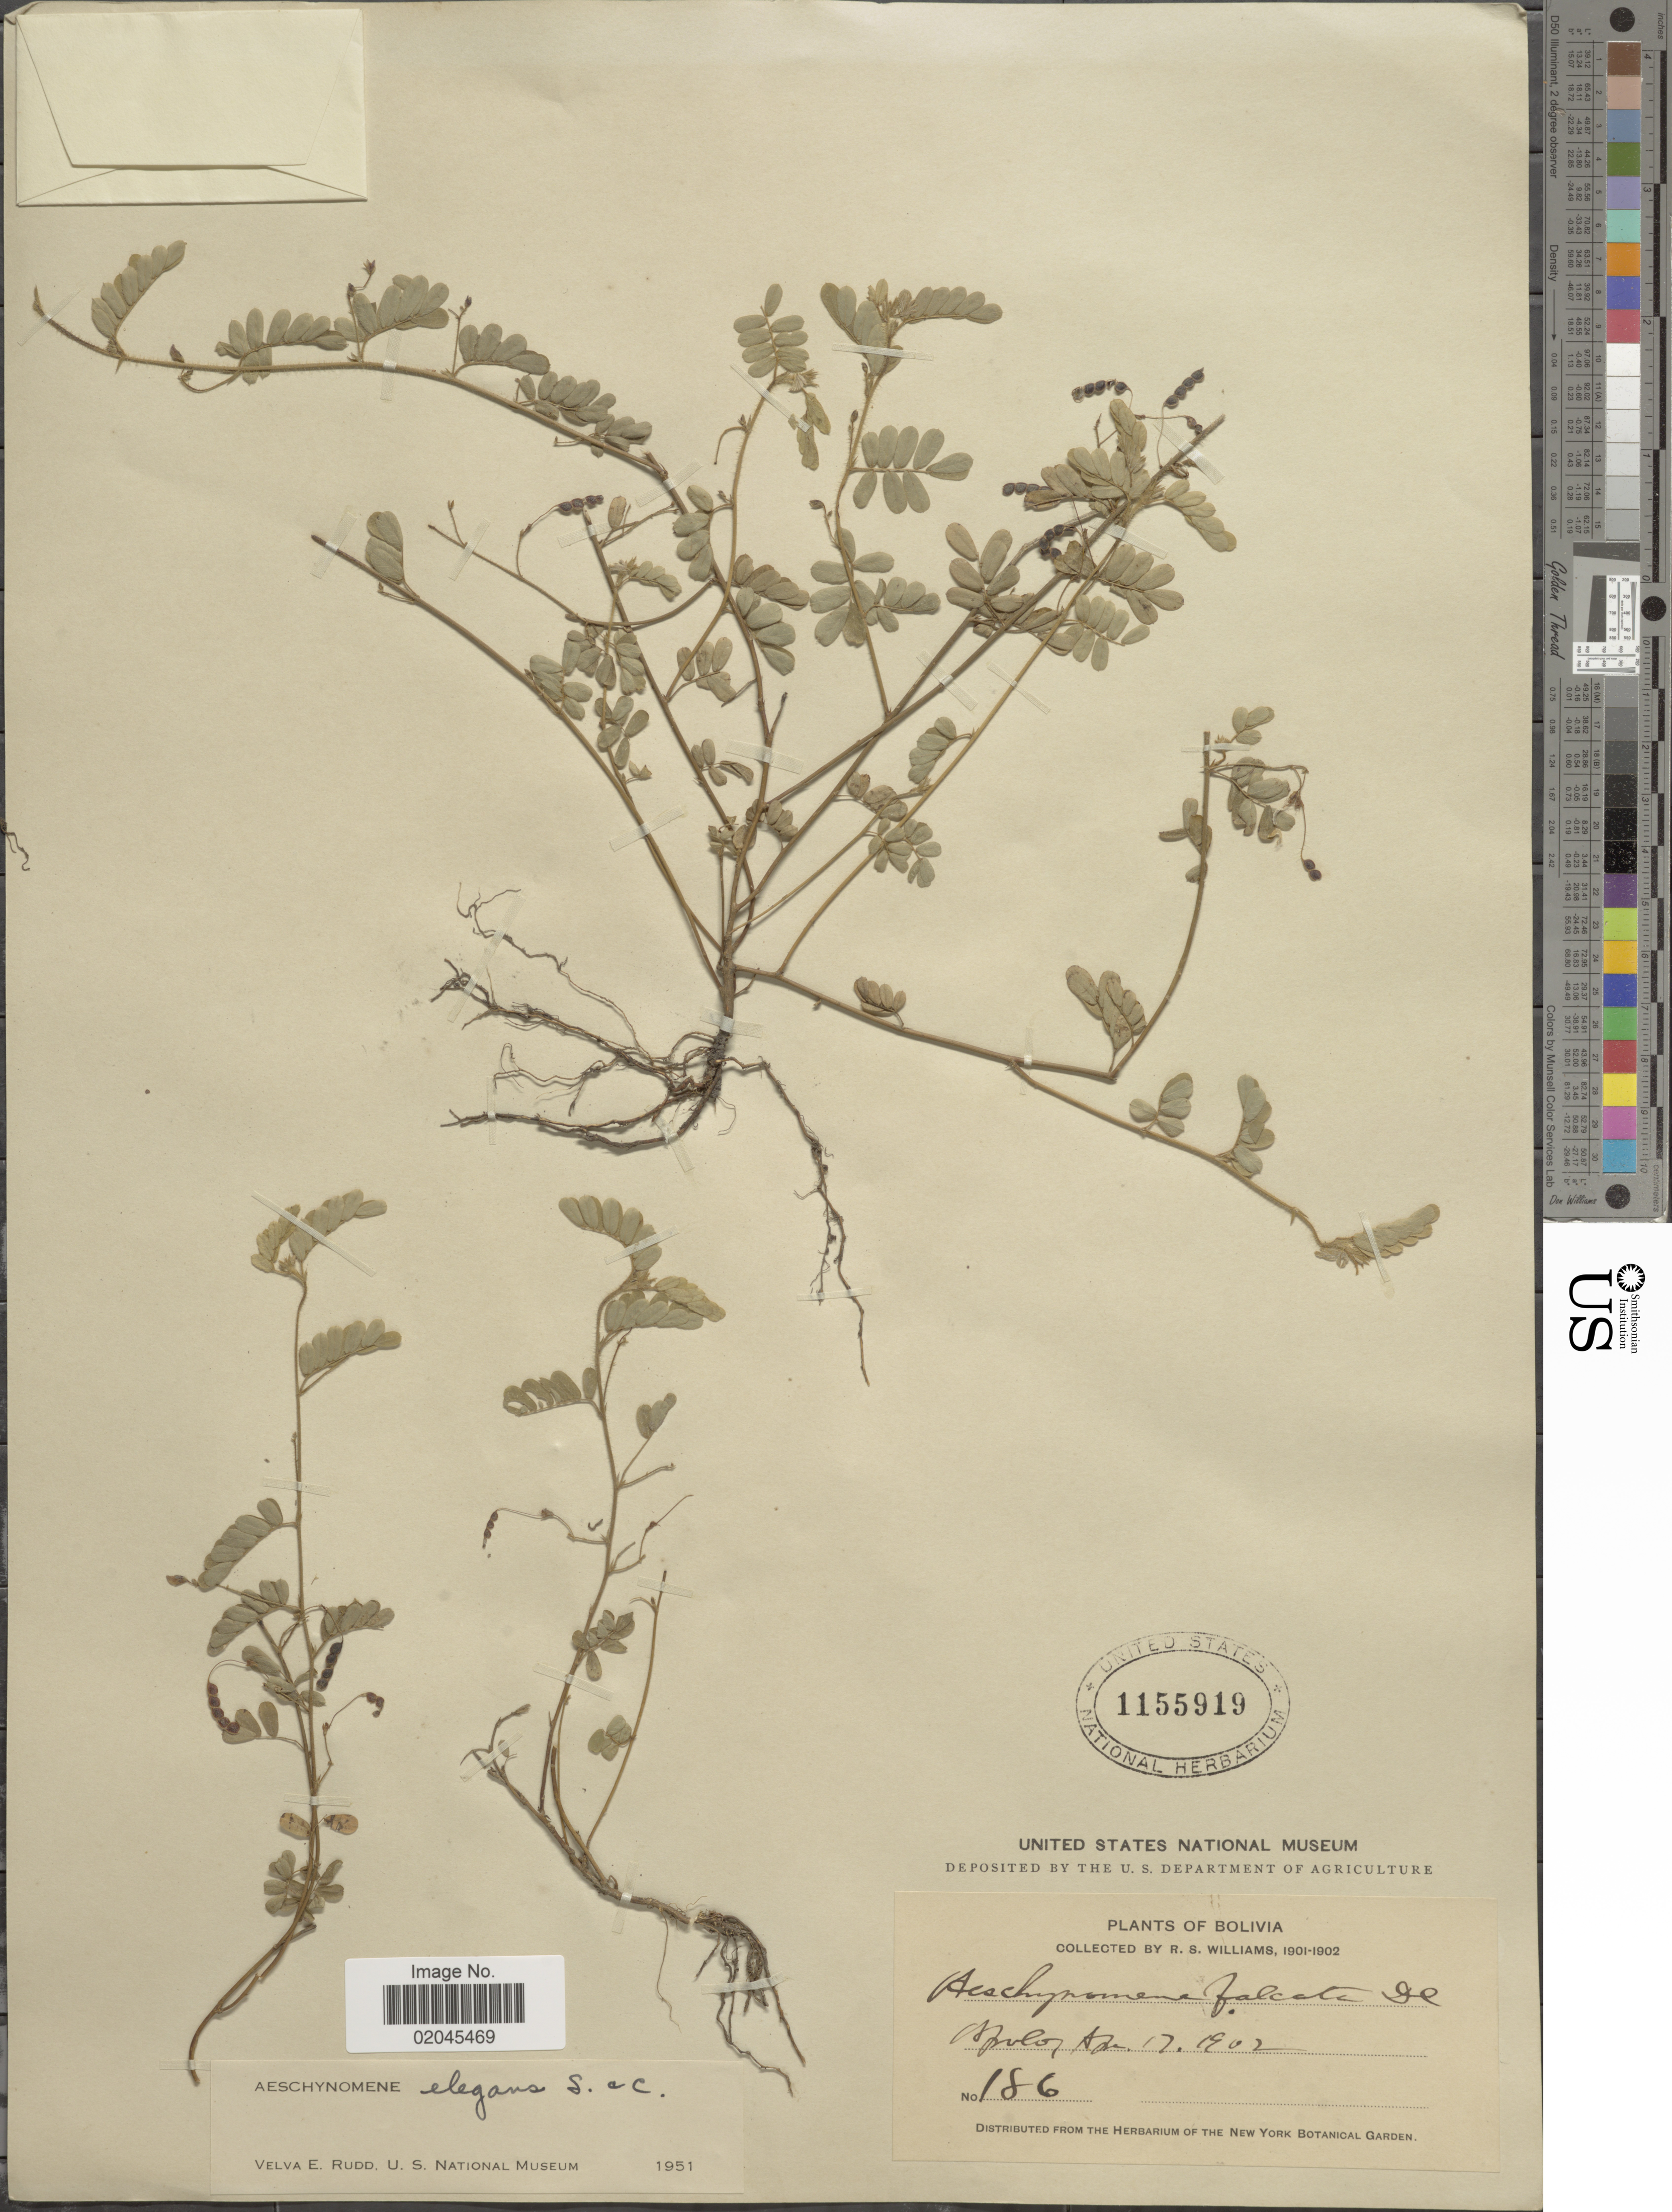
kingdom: Plantae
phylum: Tracheophyta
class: Magnoliopsida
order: Fabales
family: Fabaceae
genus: Aeschynomene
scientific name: Aeschynomene elegans var. elegans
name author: Cham. ex Schltdl.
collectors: R. S. Williams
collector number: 186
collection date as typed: Apr. 17, 1902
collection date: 1902-04-17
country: Bolivia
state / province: La Paz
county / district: Franz Tamayo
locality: Apolo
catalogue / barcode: US 1155919